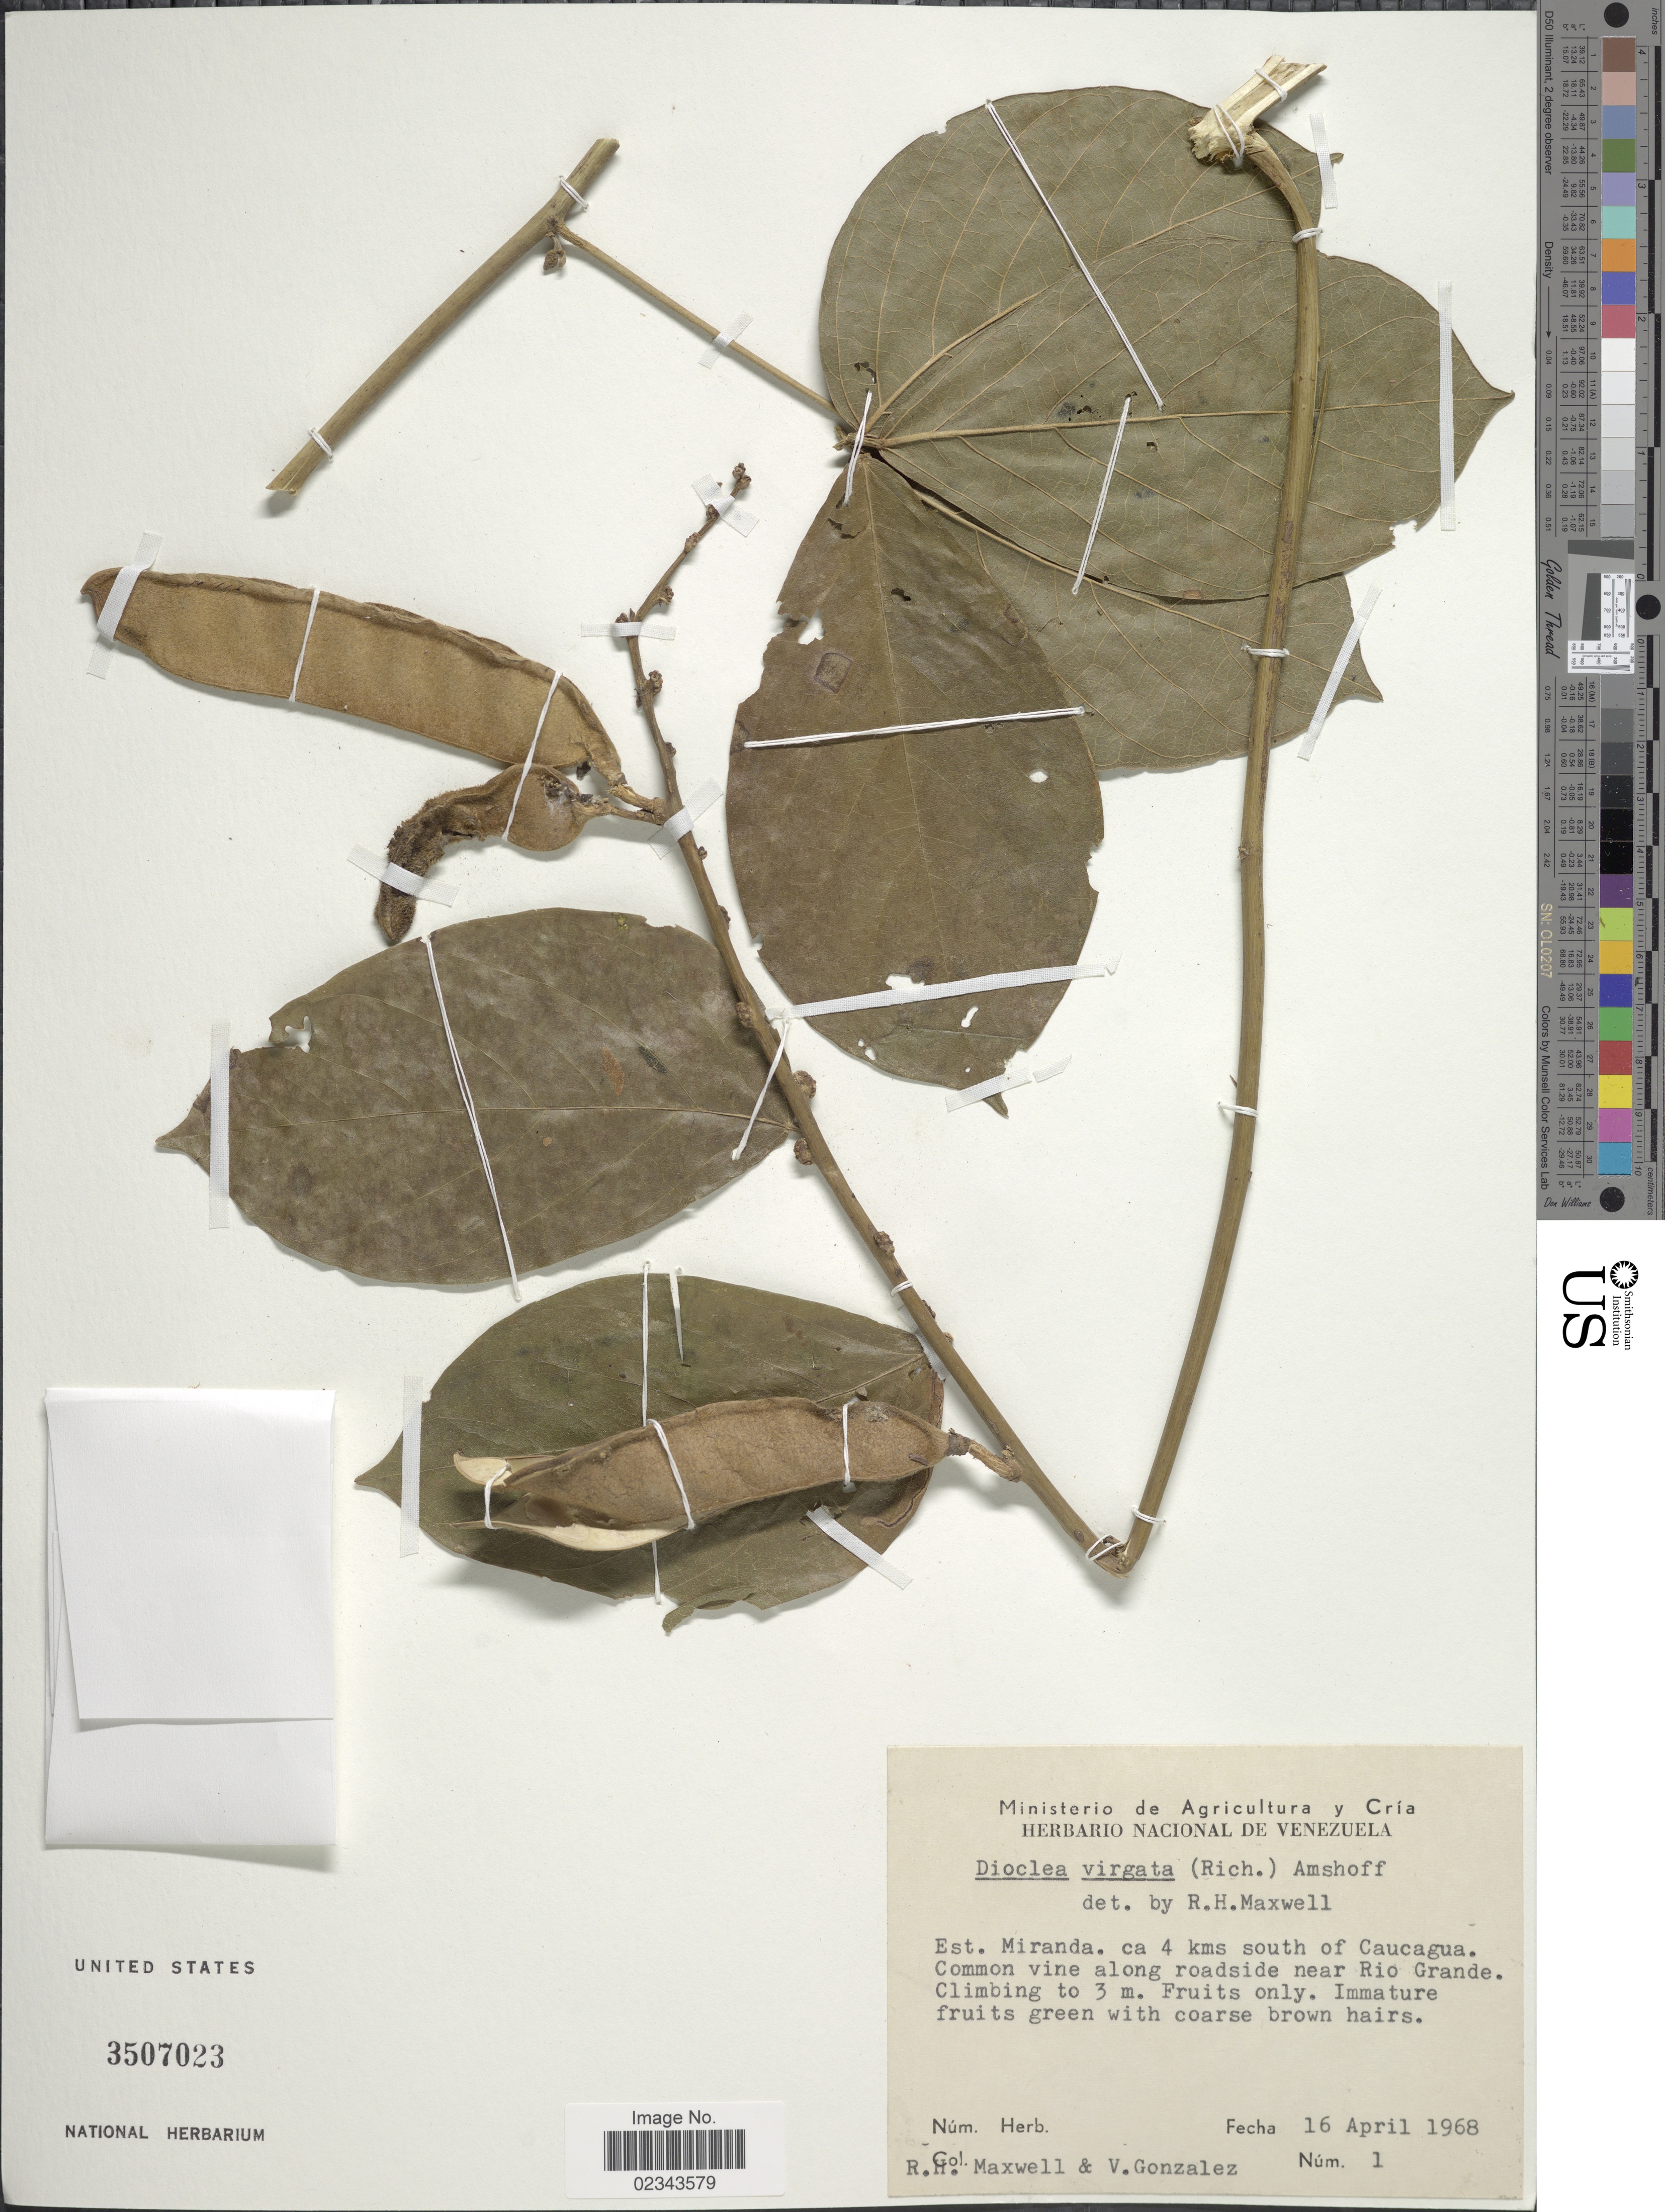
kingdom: Plantae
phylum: Tracheophyta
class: Magnoliopsida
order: Fabales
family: Fabaceae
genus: Dioclea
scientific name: Dioclea virgata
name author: (Rich.) Amshoff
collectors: R. Maxwell & V. Gonzalez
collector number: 1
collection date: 1968-04-16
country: Venezuela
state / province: Miranda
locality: Ca 4 kms south of Caucagua, common vine along roadside near Rio Grande.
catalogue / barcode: US 3507023